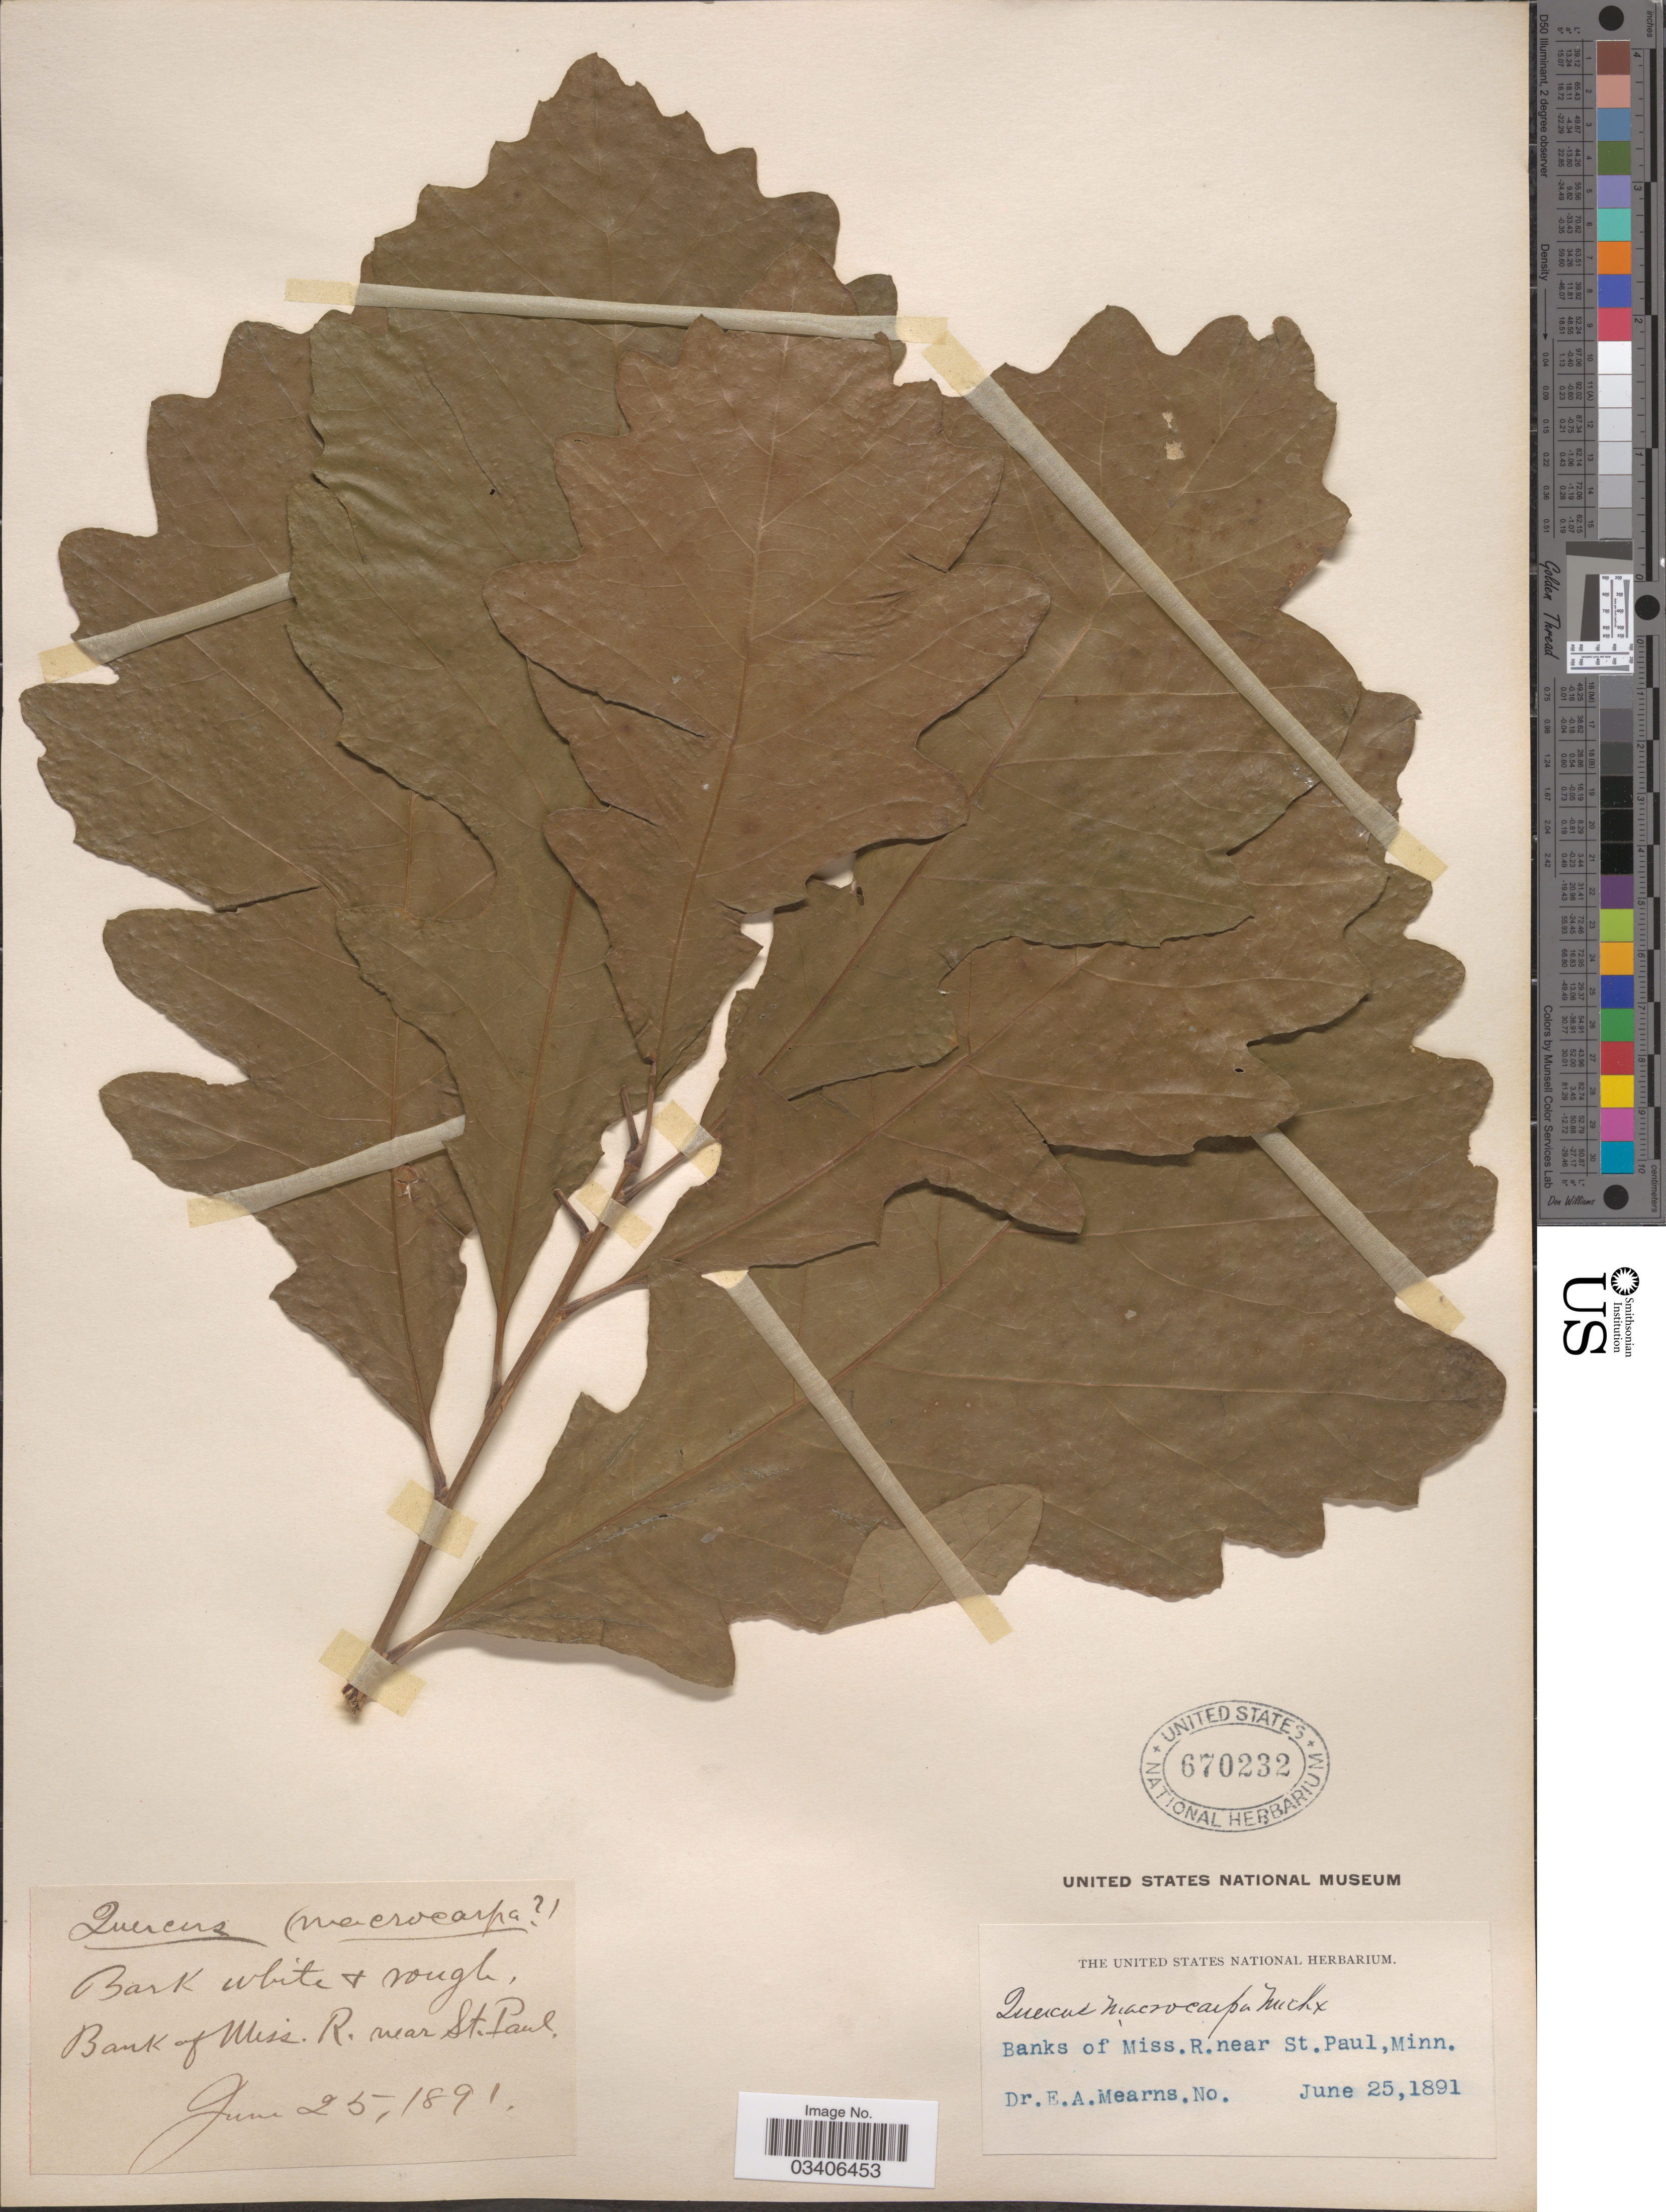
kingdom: Plantae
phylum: Tracheophyta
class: Magnoliopsida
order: Fagales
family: Fagaceae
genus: Quercus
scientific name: Quercus macrocarpa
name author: Michx.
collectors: E. A. Mearns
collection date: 1891-06-25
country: United States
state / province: Minnesota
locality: Bank of Miss. R. near St. Paul.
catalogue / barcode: US 670232